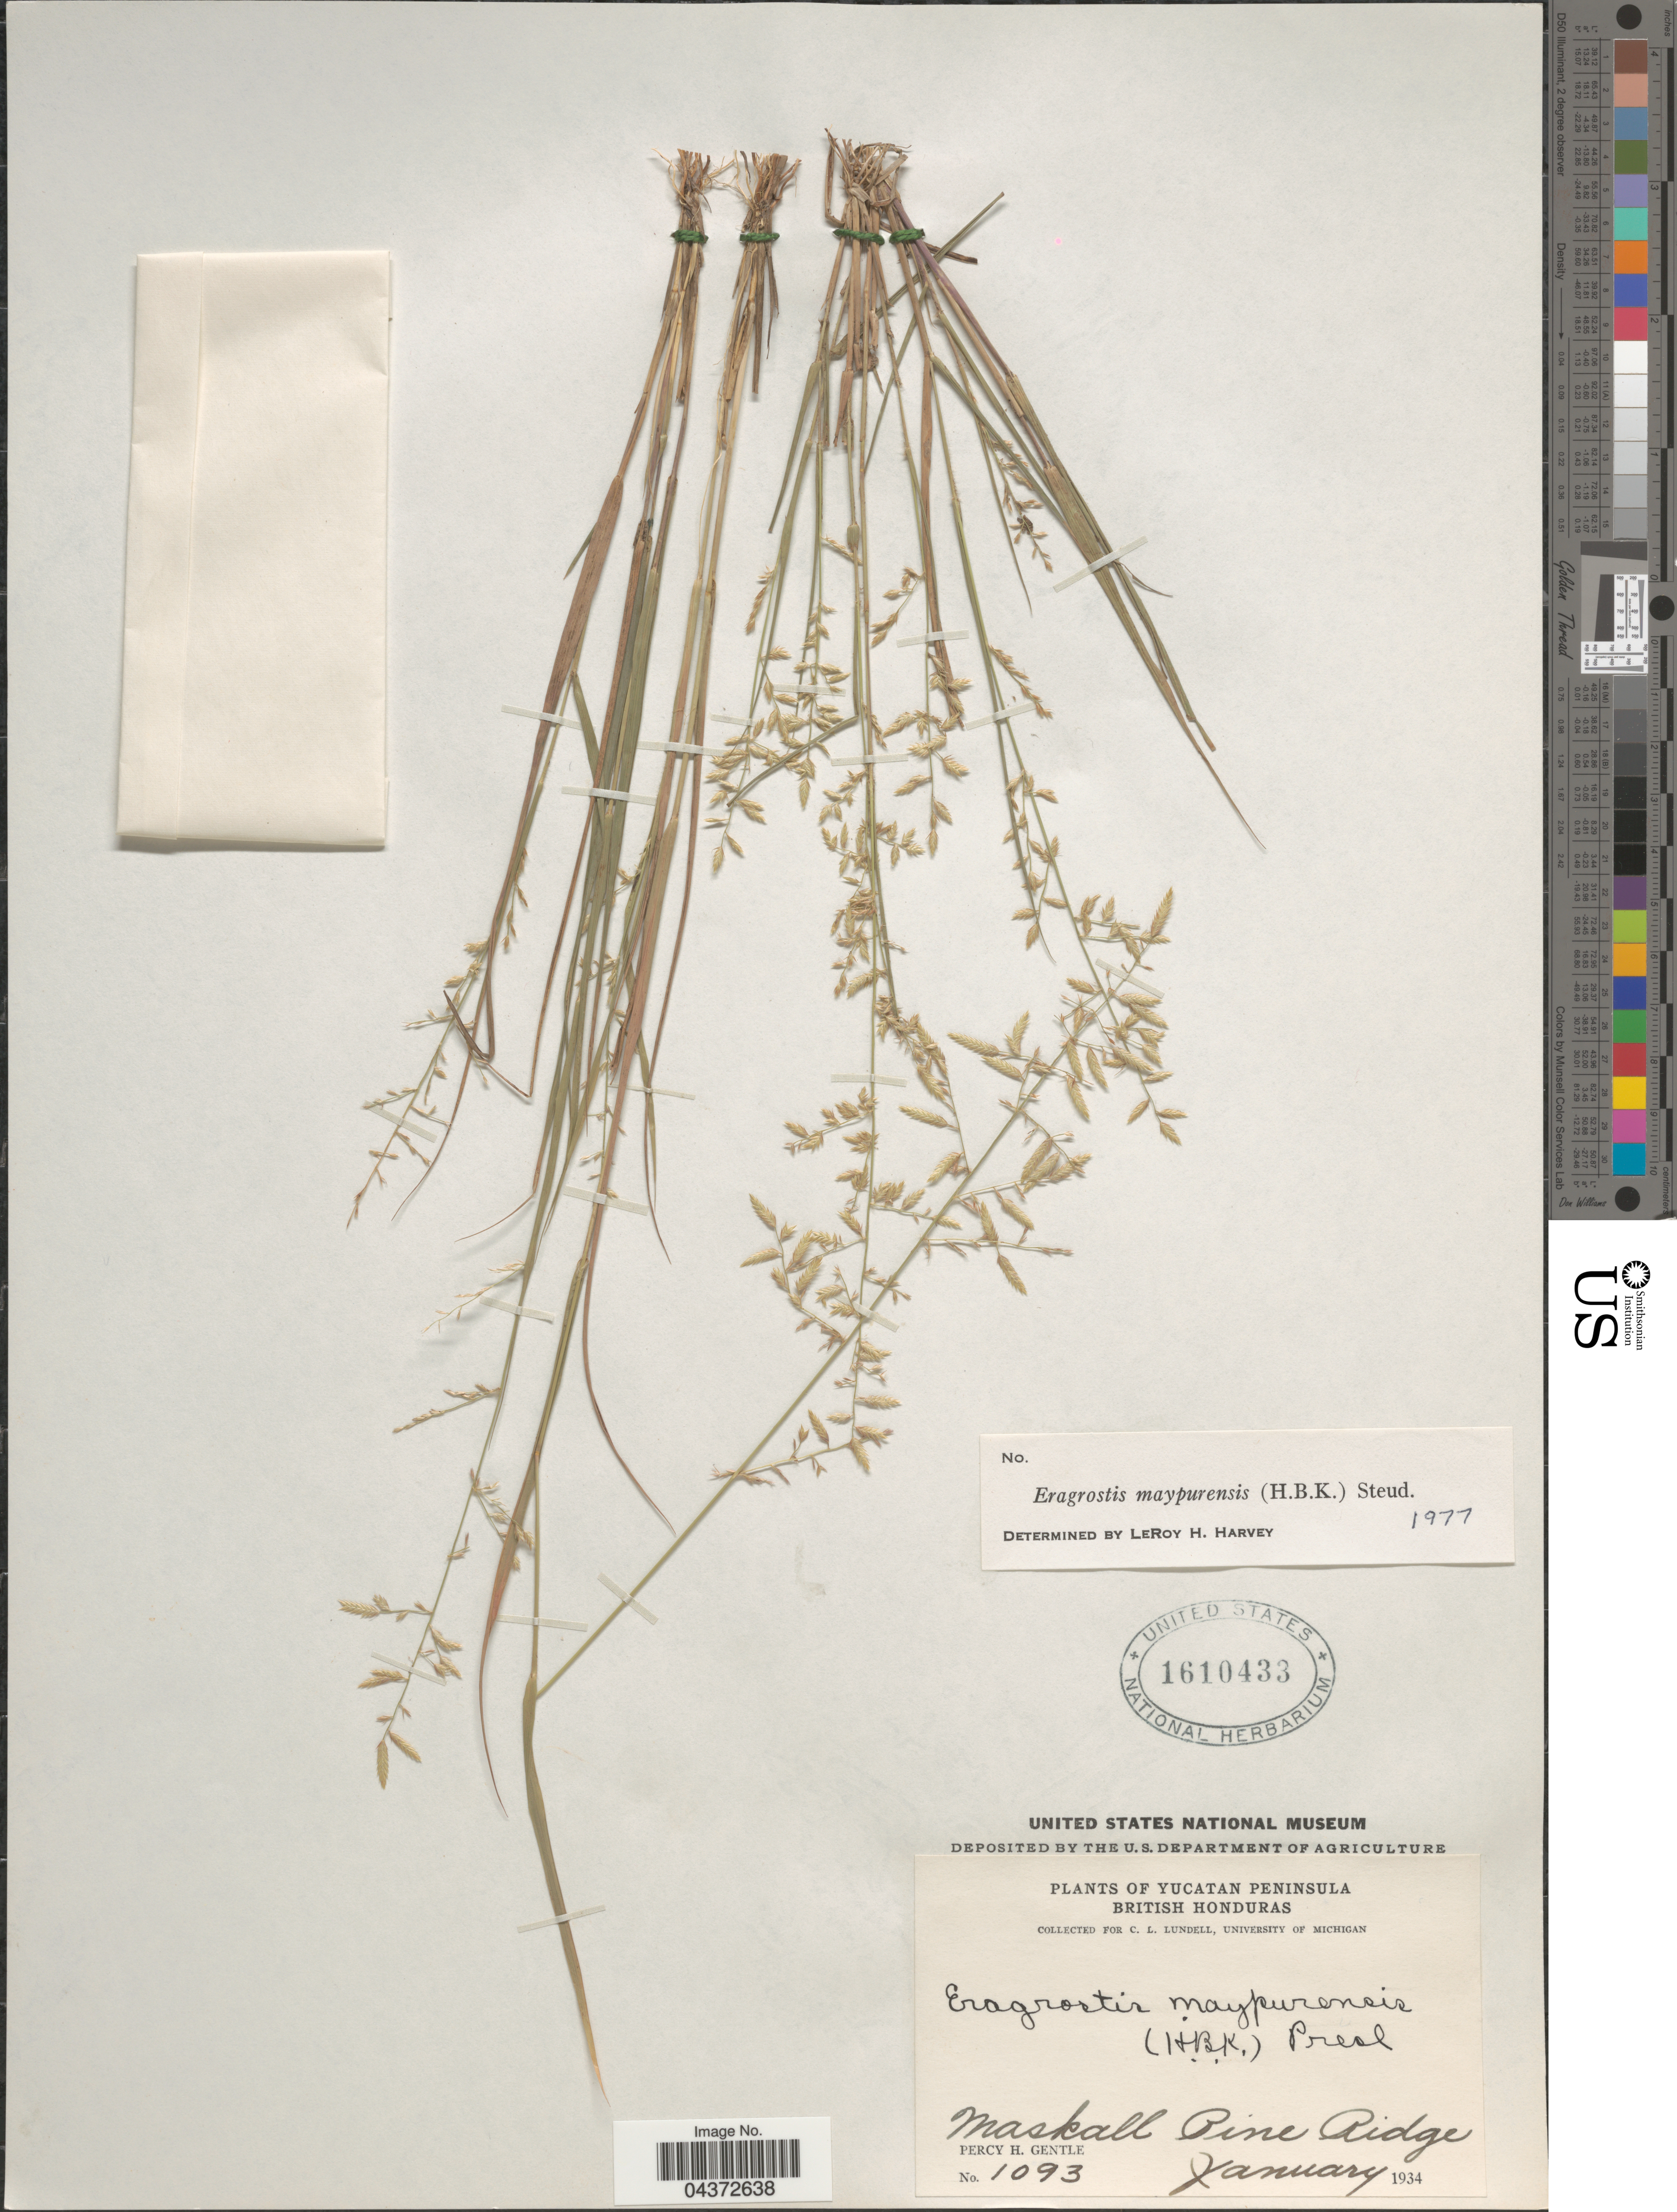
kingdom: Plantae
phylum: Tracheophyta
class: Liliopsida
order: Poales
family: Poaceae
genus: Eragrostis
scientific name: Eragrostis maypurensis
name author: (Kunth) Steud.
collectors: P. H. Gentle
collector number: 1093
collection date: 1934-01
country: Belize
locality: Yucatan Peninsula. British Honduras. Maskall Pine Ridge.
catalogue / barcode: US 1610433